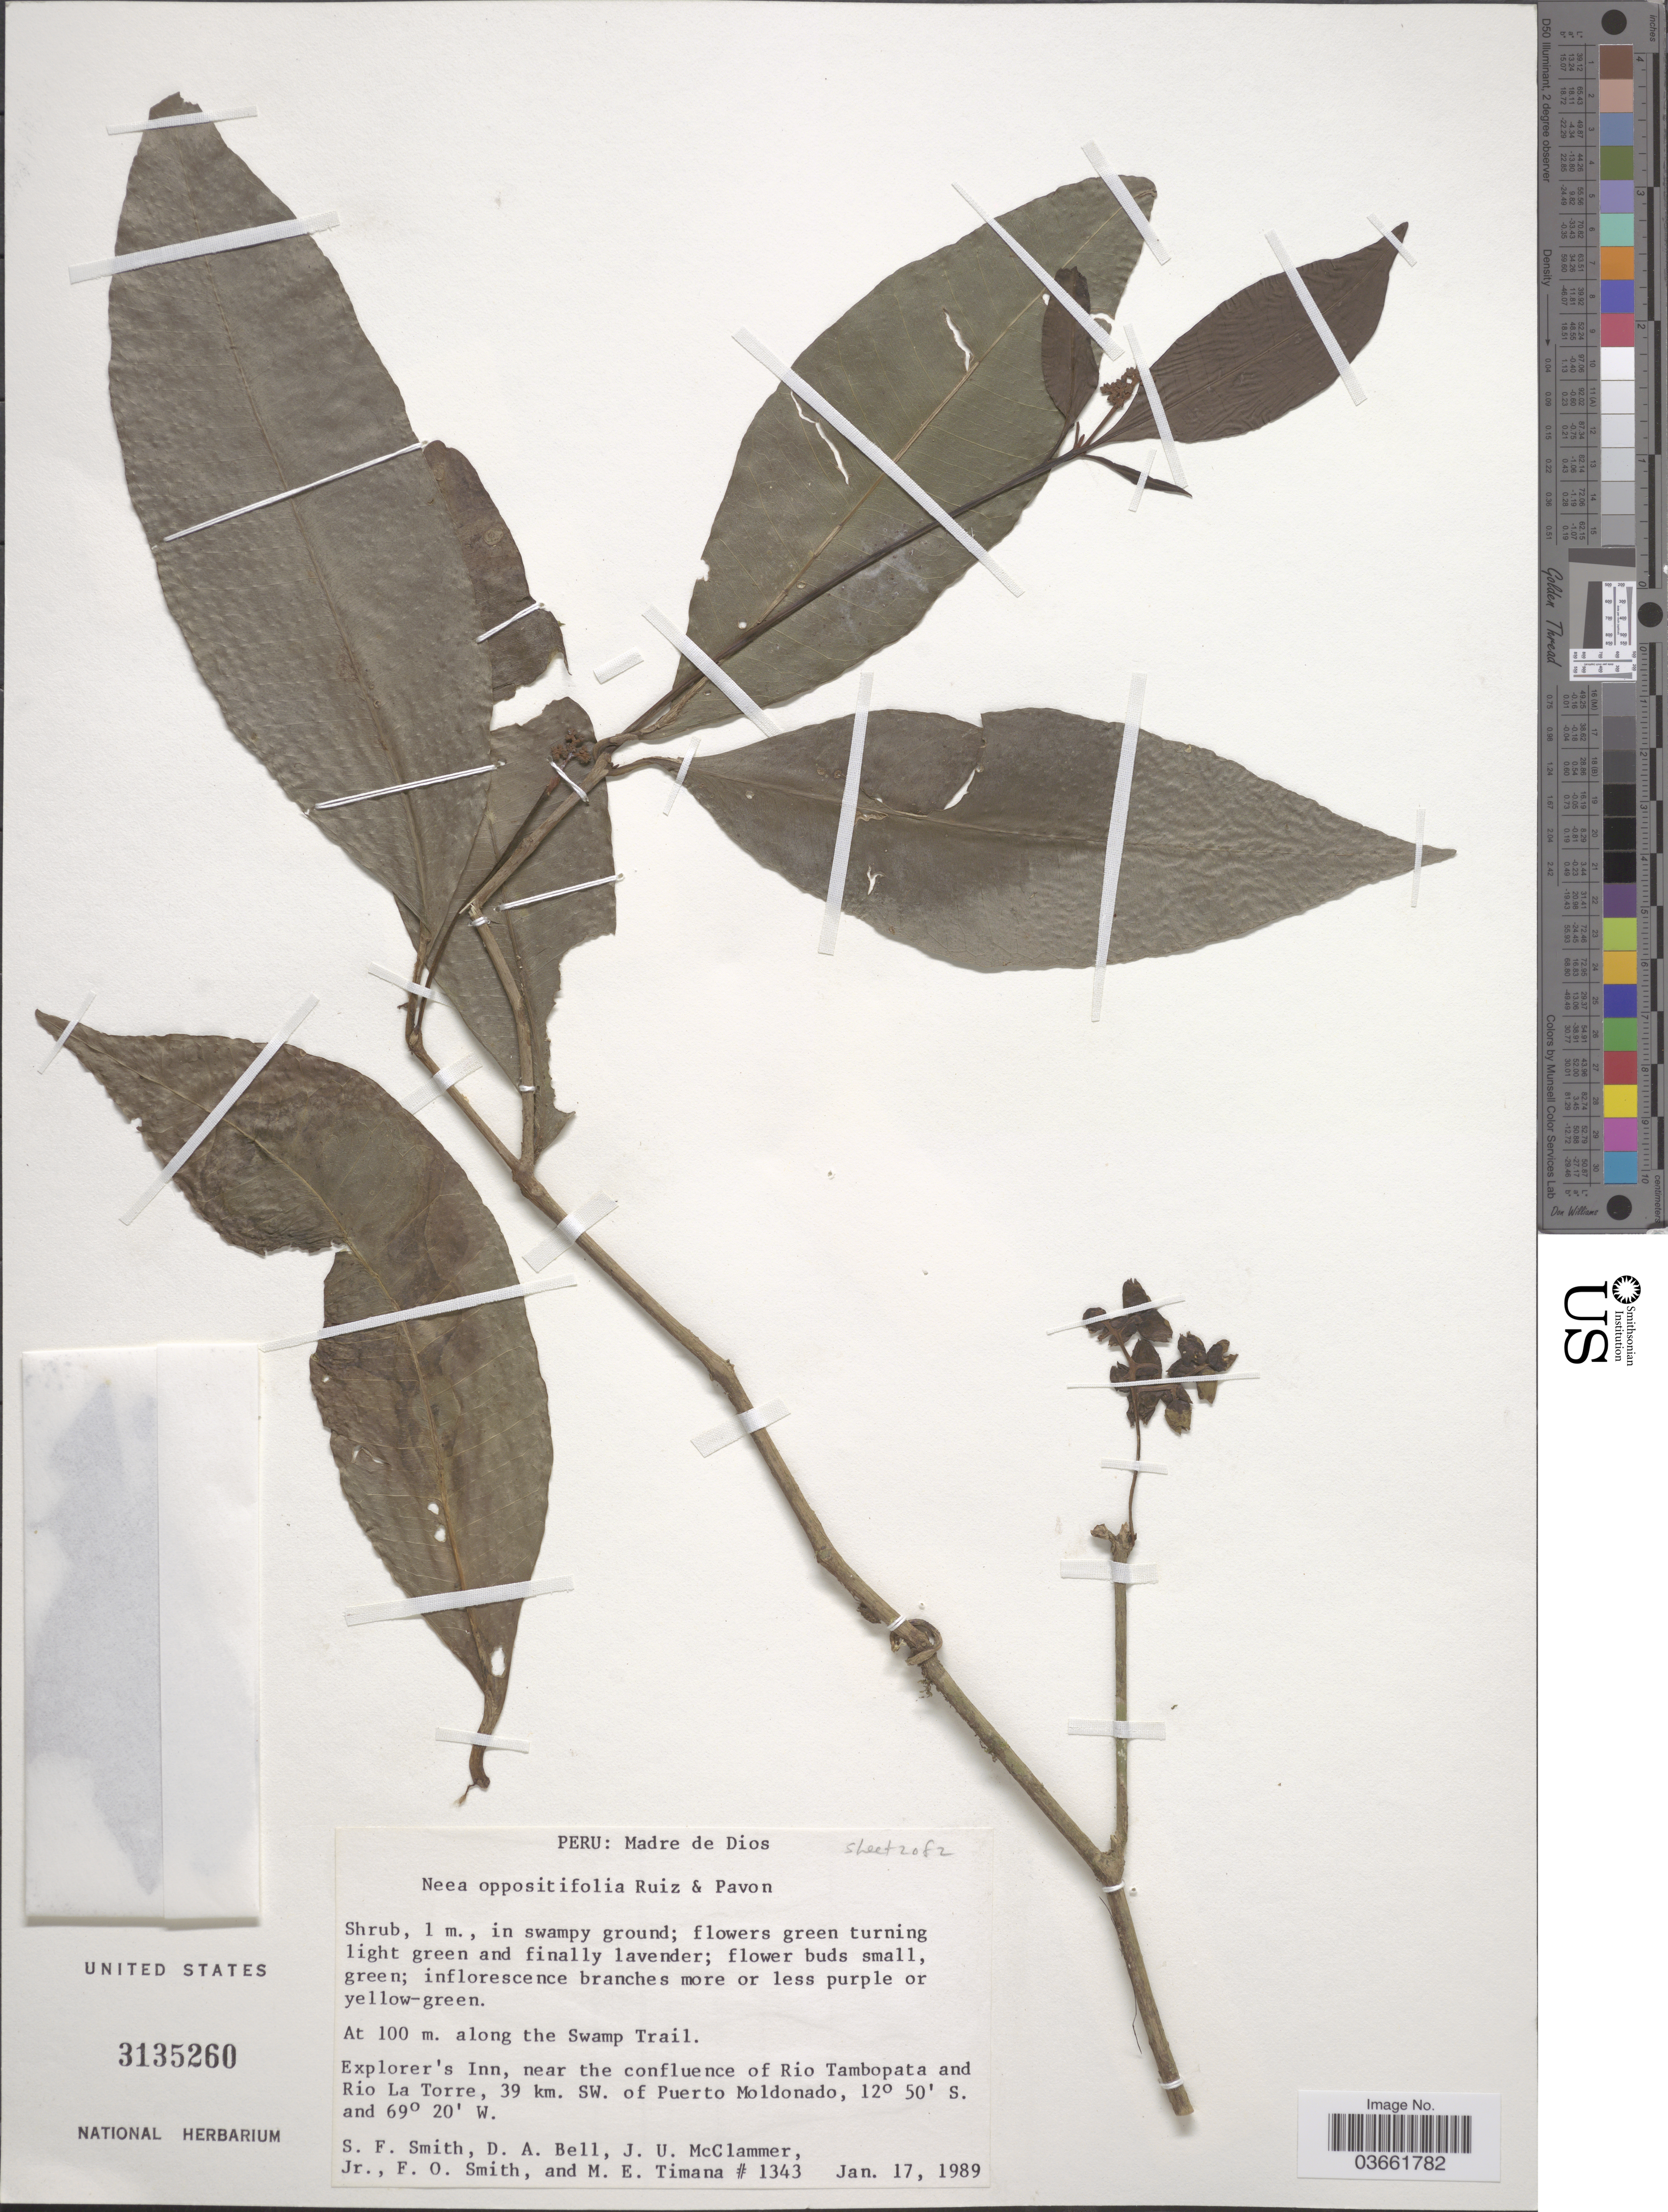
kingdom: Plantae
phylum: Tracheophyta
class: Magnoliopsida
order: Caryophyllales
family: Nyctaginaceae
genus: Neea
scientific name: Neea oppositifolia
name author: Ruiz & Pav.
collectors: S.F. Smith, D. A. Bell, J. McClammer Jr. & F. Smith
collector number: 1343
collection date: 1989-01-17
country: Peru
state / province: Madre de Dios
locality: Along the Swamp Trail. Explorer's Inn, near the confluence of Rio Tambopata and Rio La Torre, 39 km. SW. of Puerto Moldonado.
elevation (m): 100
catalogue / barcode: US 3135260